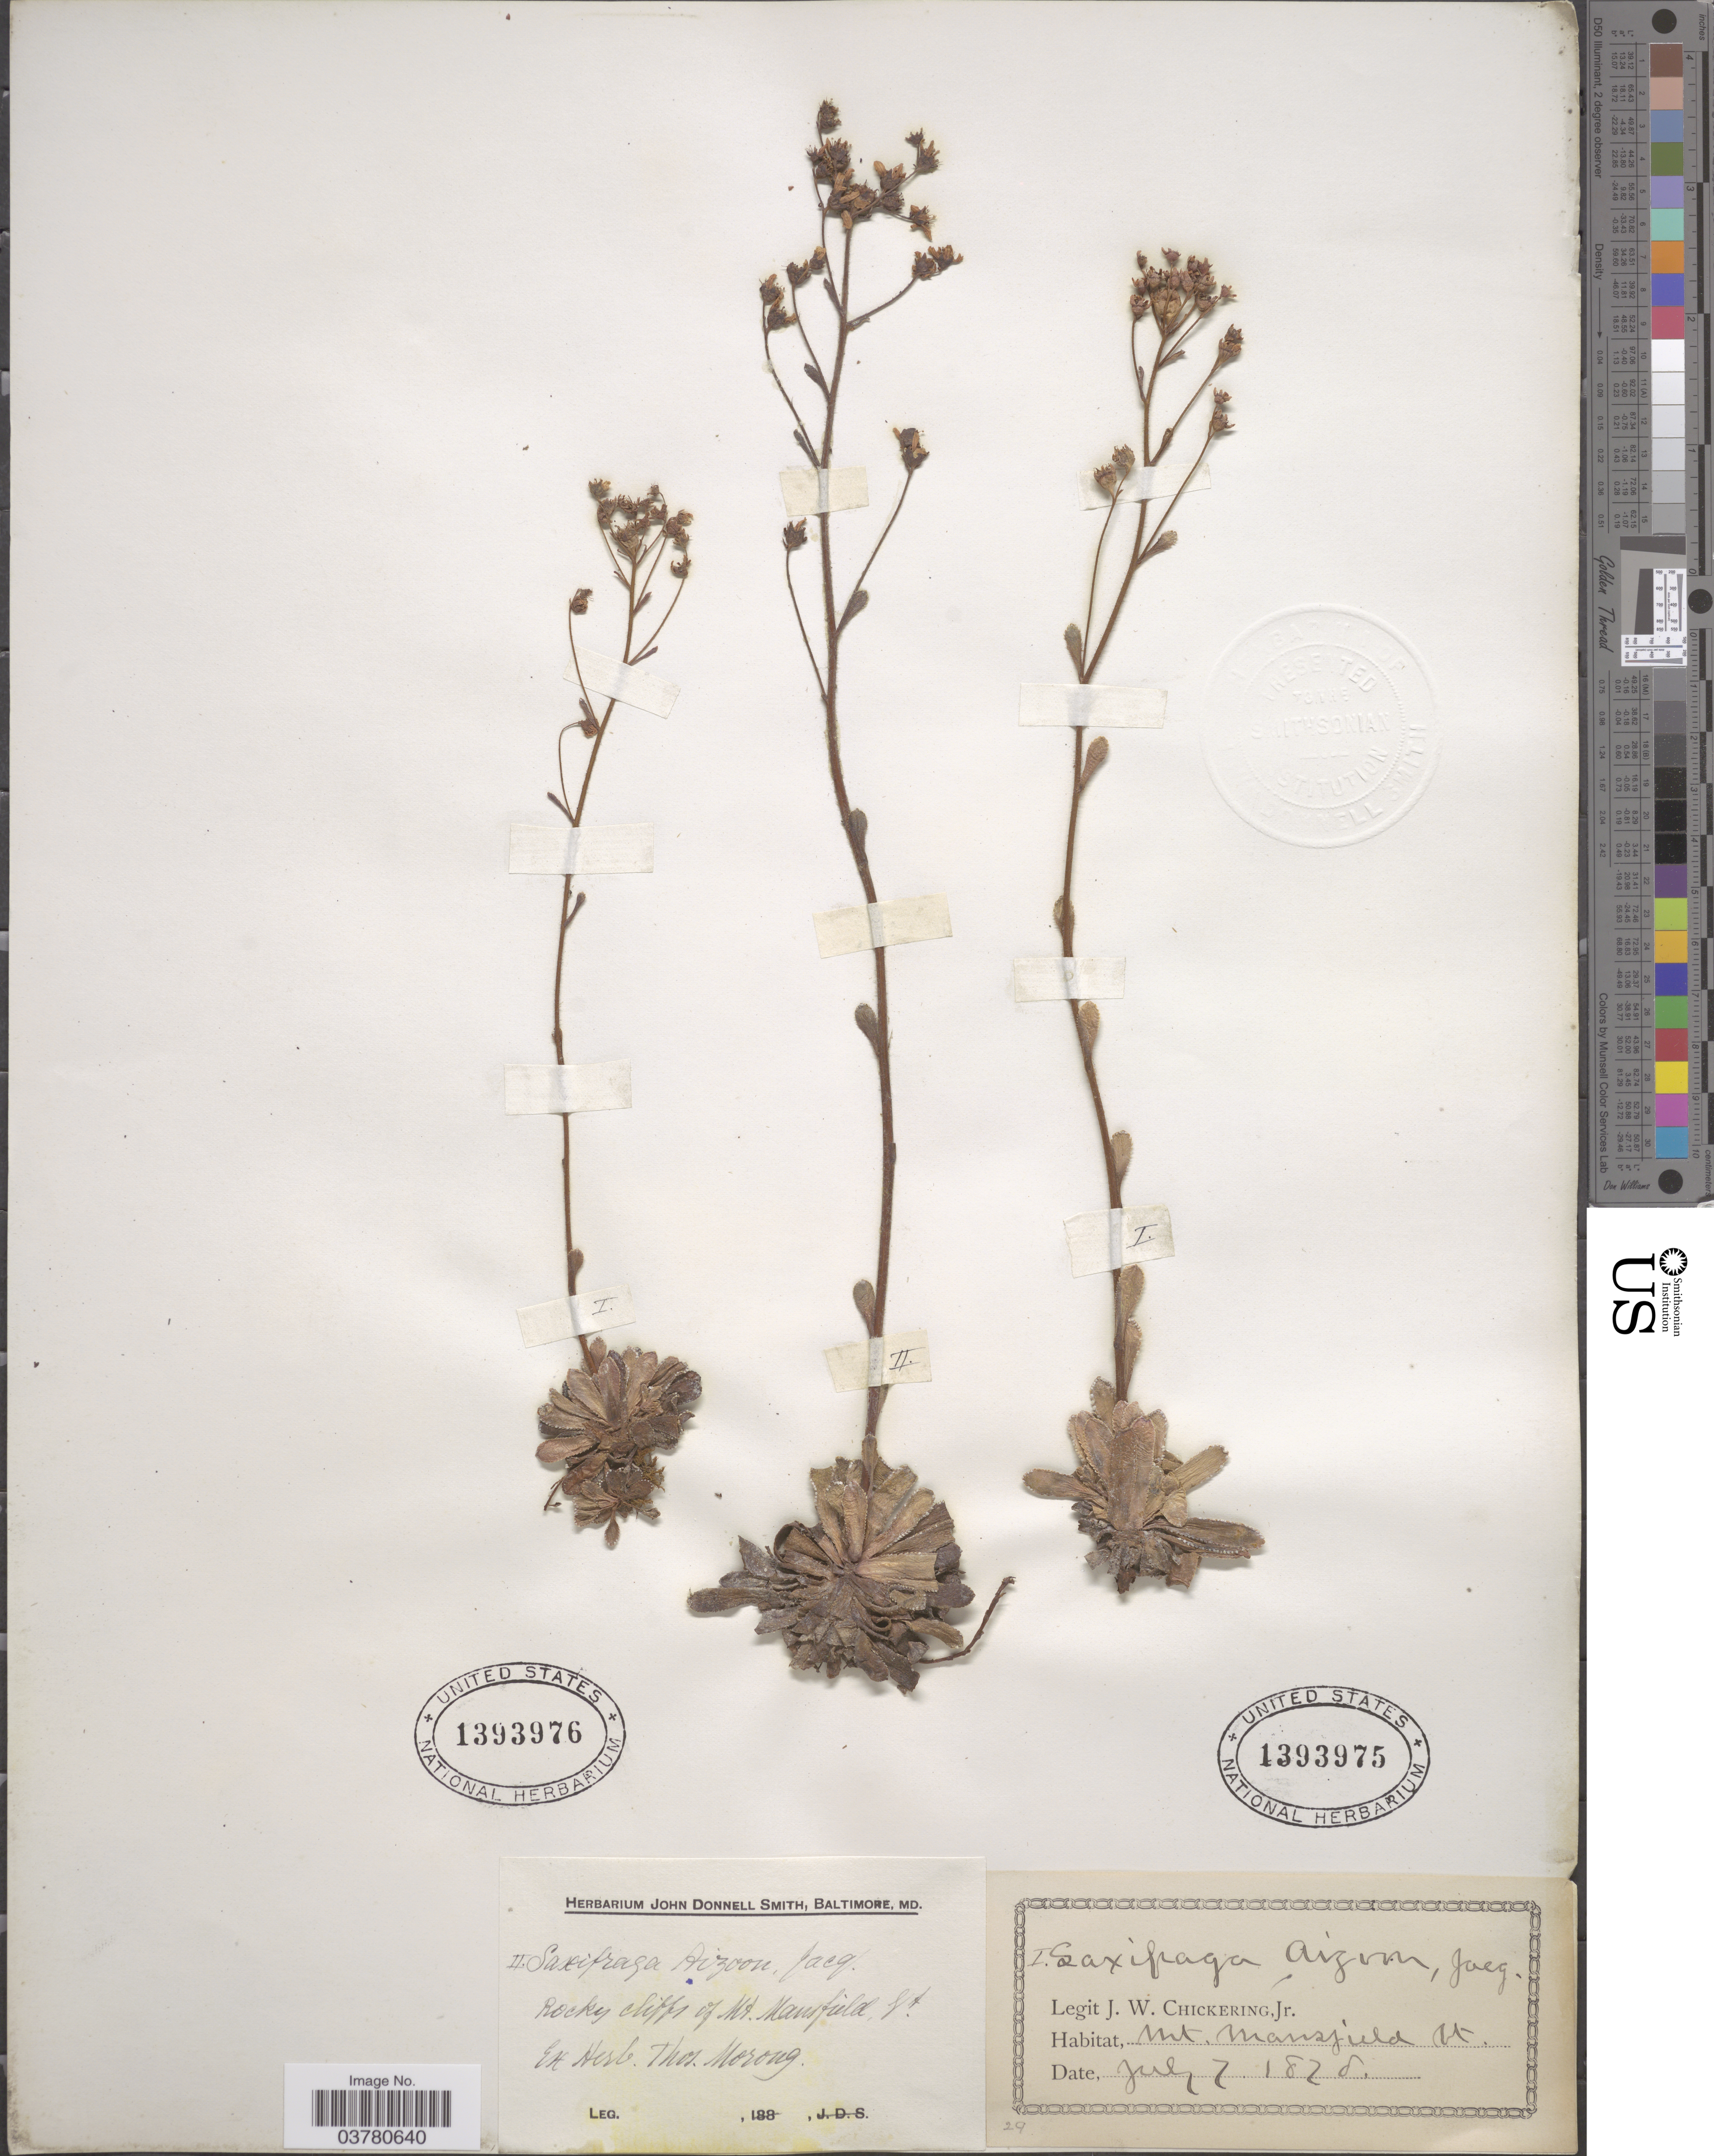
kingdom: Plantae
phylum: Tracheophyta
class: Magnoliopsida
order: Saxifragales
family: Saxifragaceae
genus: Saxifraga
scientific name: Saxifraga paniculata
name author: Mill.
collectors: J. W. Chickering Jr.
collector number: I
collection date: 1828-07-07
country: United States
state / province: Vermont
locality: Mt. Mansfield.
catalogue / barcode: US 1383875-2